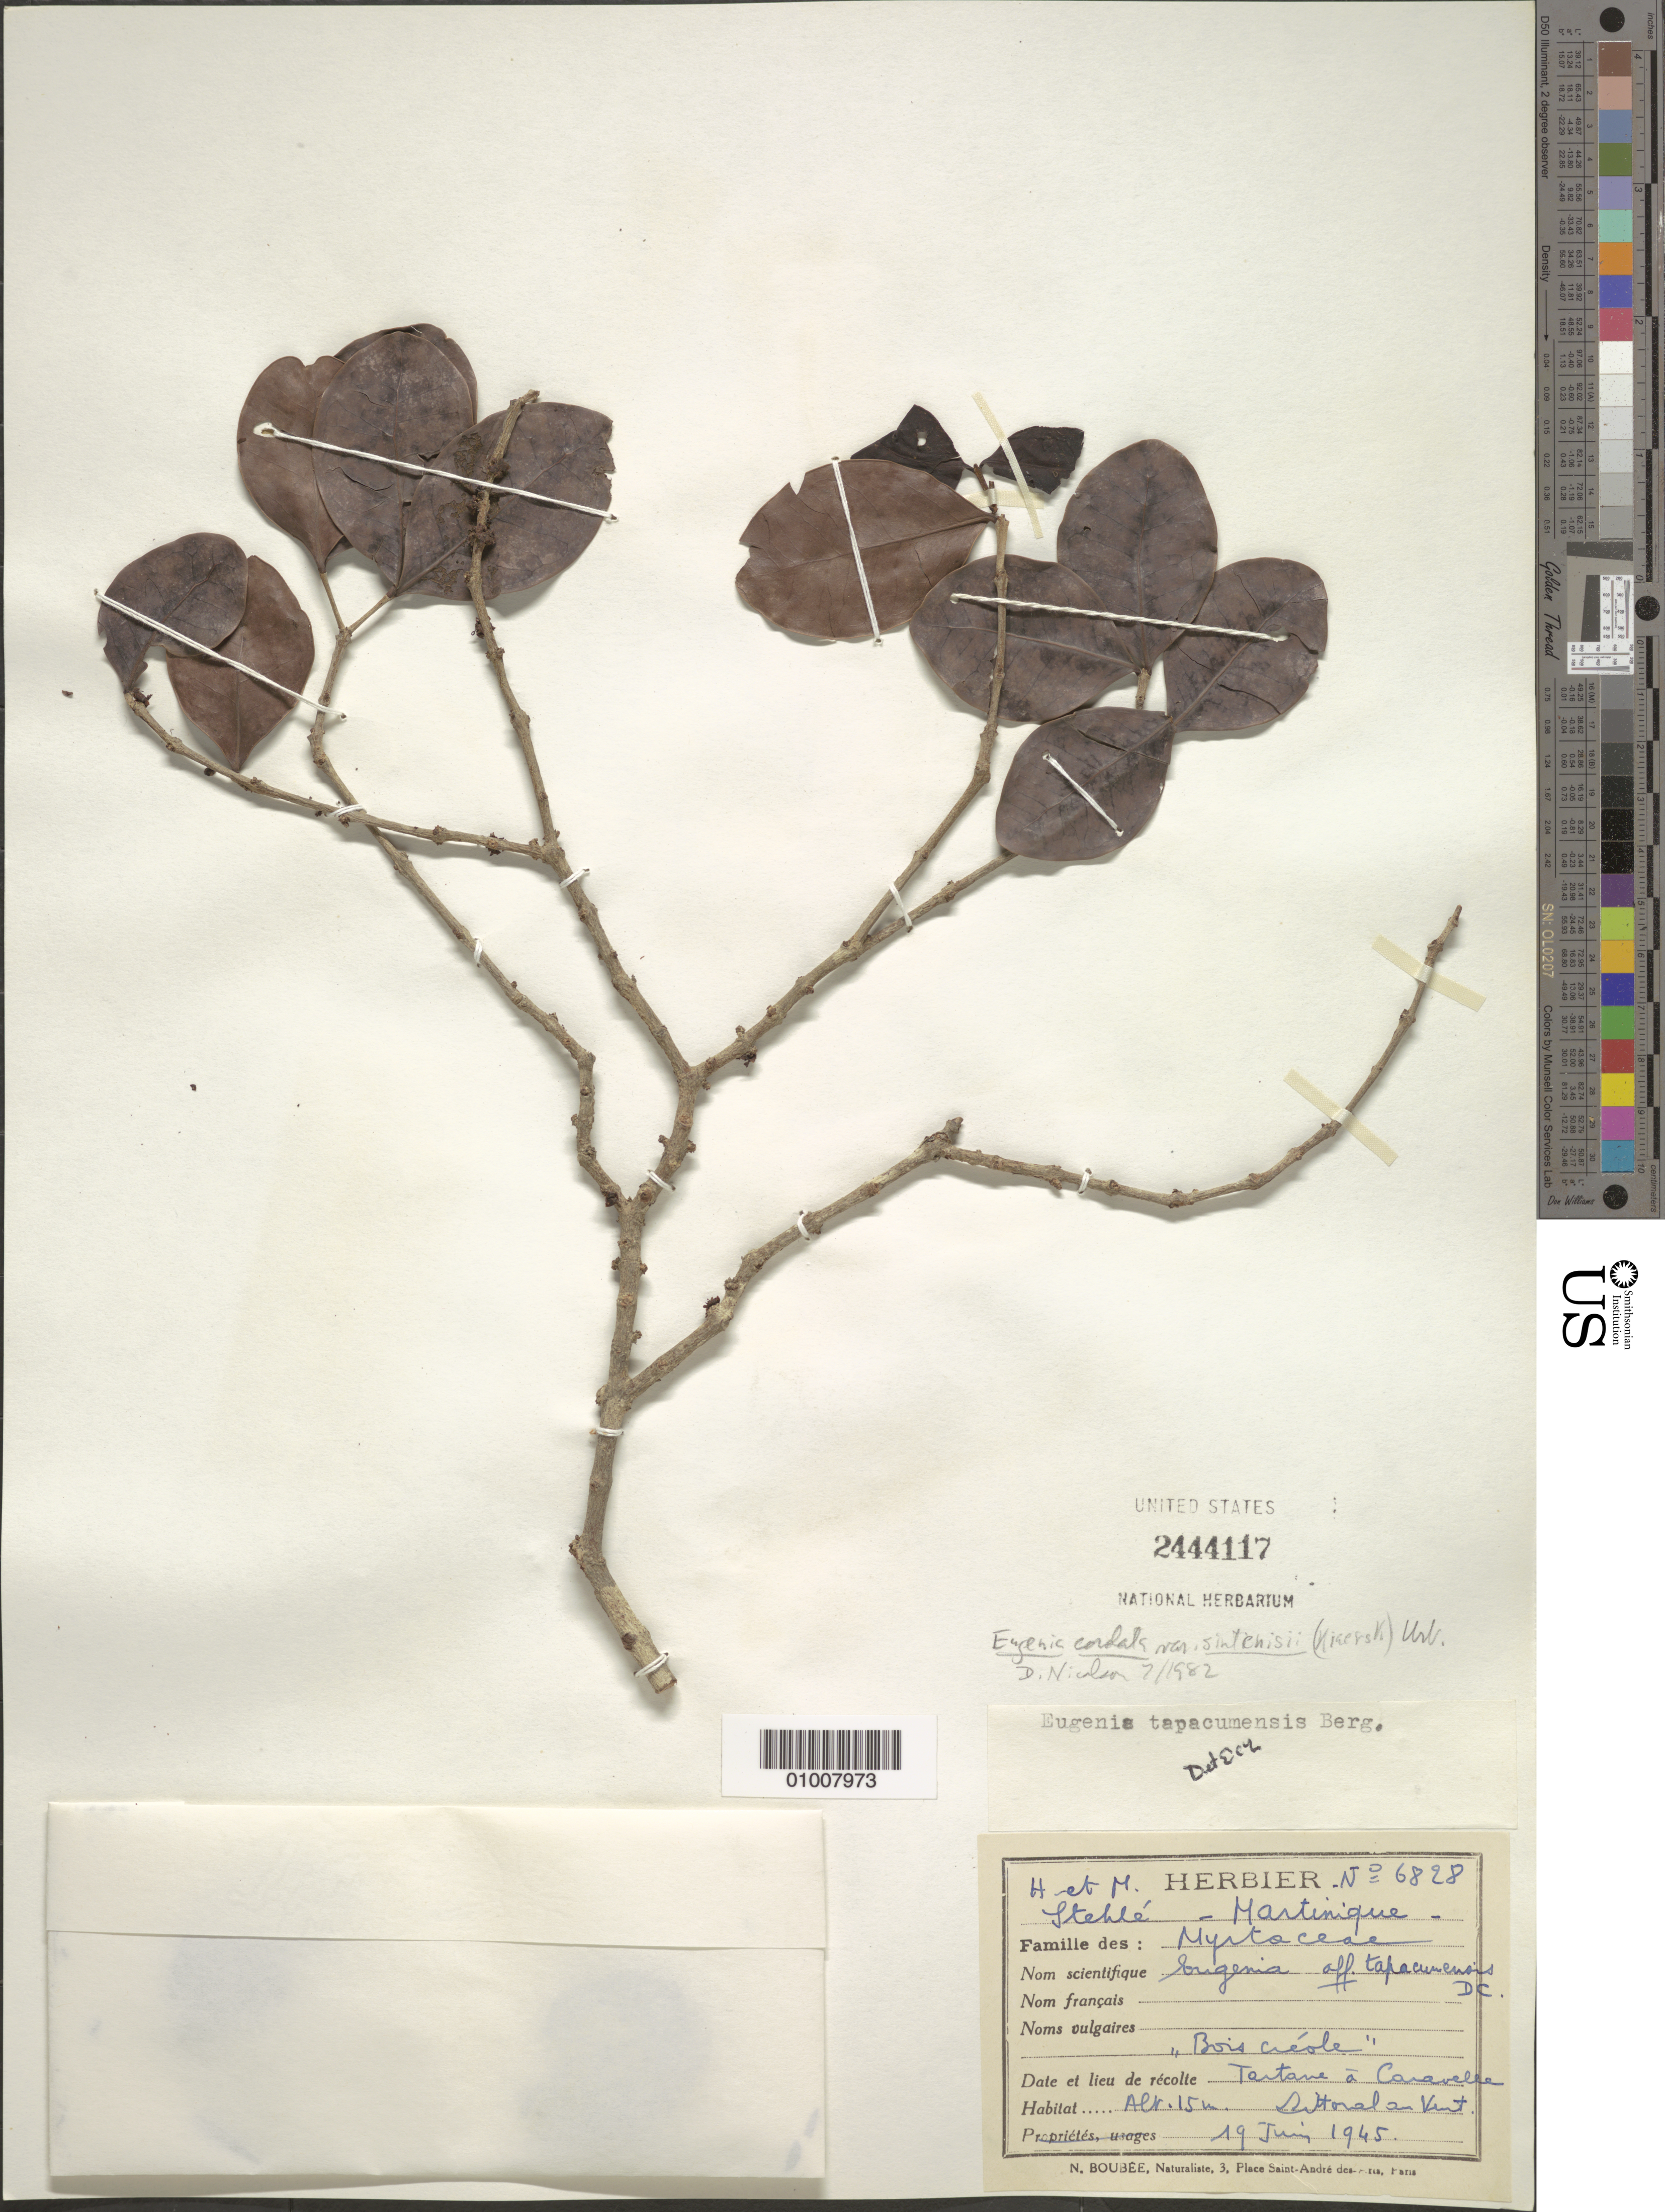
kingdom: Plantae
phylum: Tracheophyta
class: Magnoliopsida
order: Myrtales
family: Myrtaceae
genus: Eugenia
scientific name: Eugenia cordata var. sintenisii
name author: (Kiaersk.) Krug & Urb.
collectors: H. Stehlé & M. Stehlé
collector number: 6828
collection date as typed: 19 Jun 1945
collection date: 1945-06-19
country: Martinique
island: Martinique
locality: Tartane to Caravelle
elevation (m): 15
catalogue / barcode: US 6828